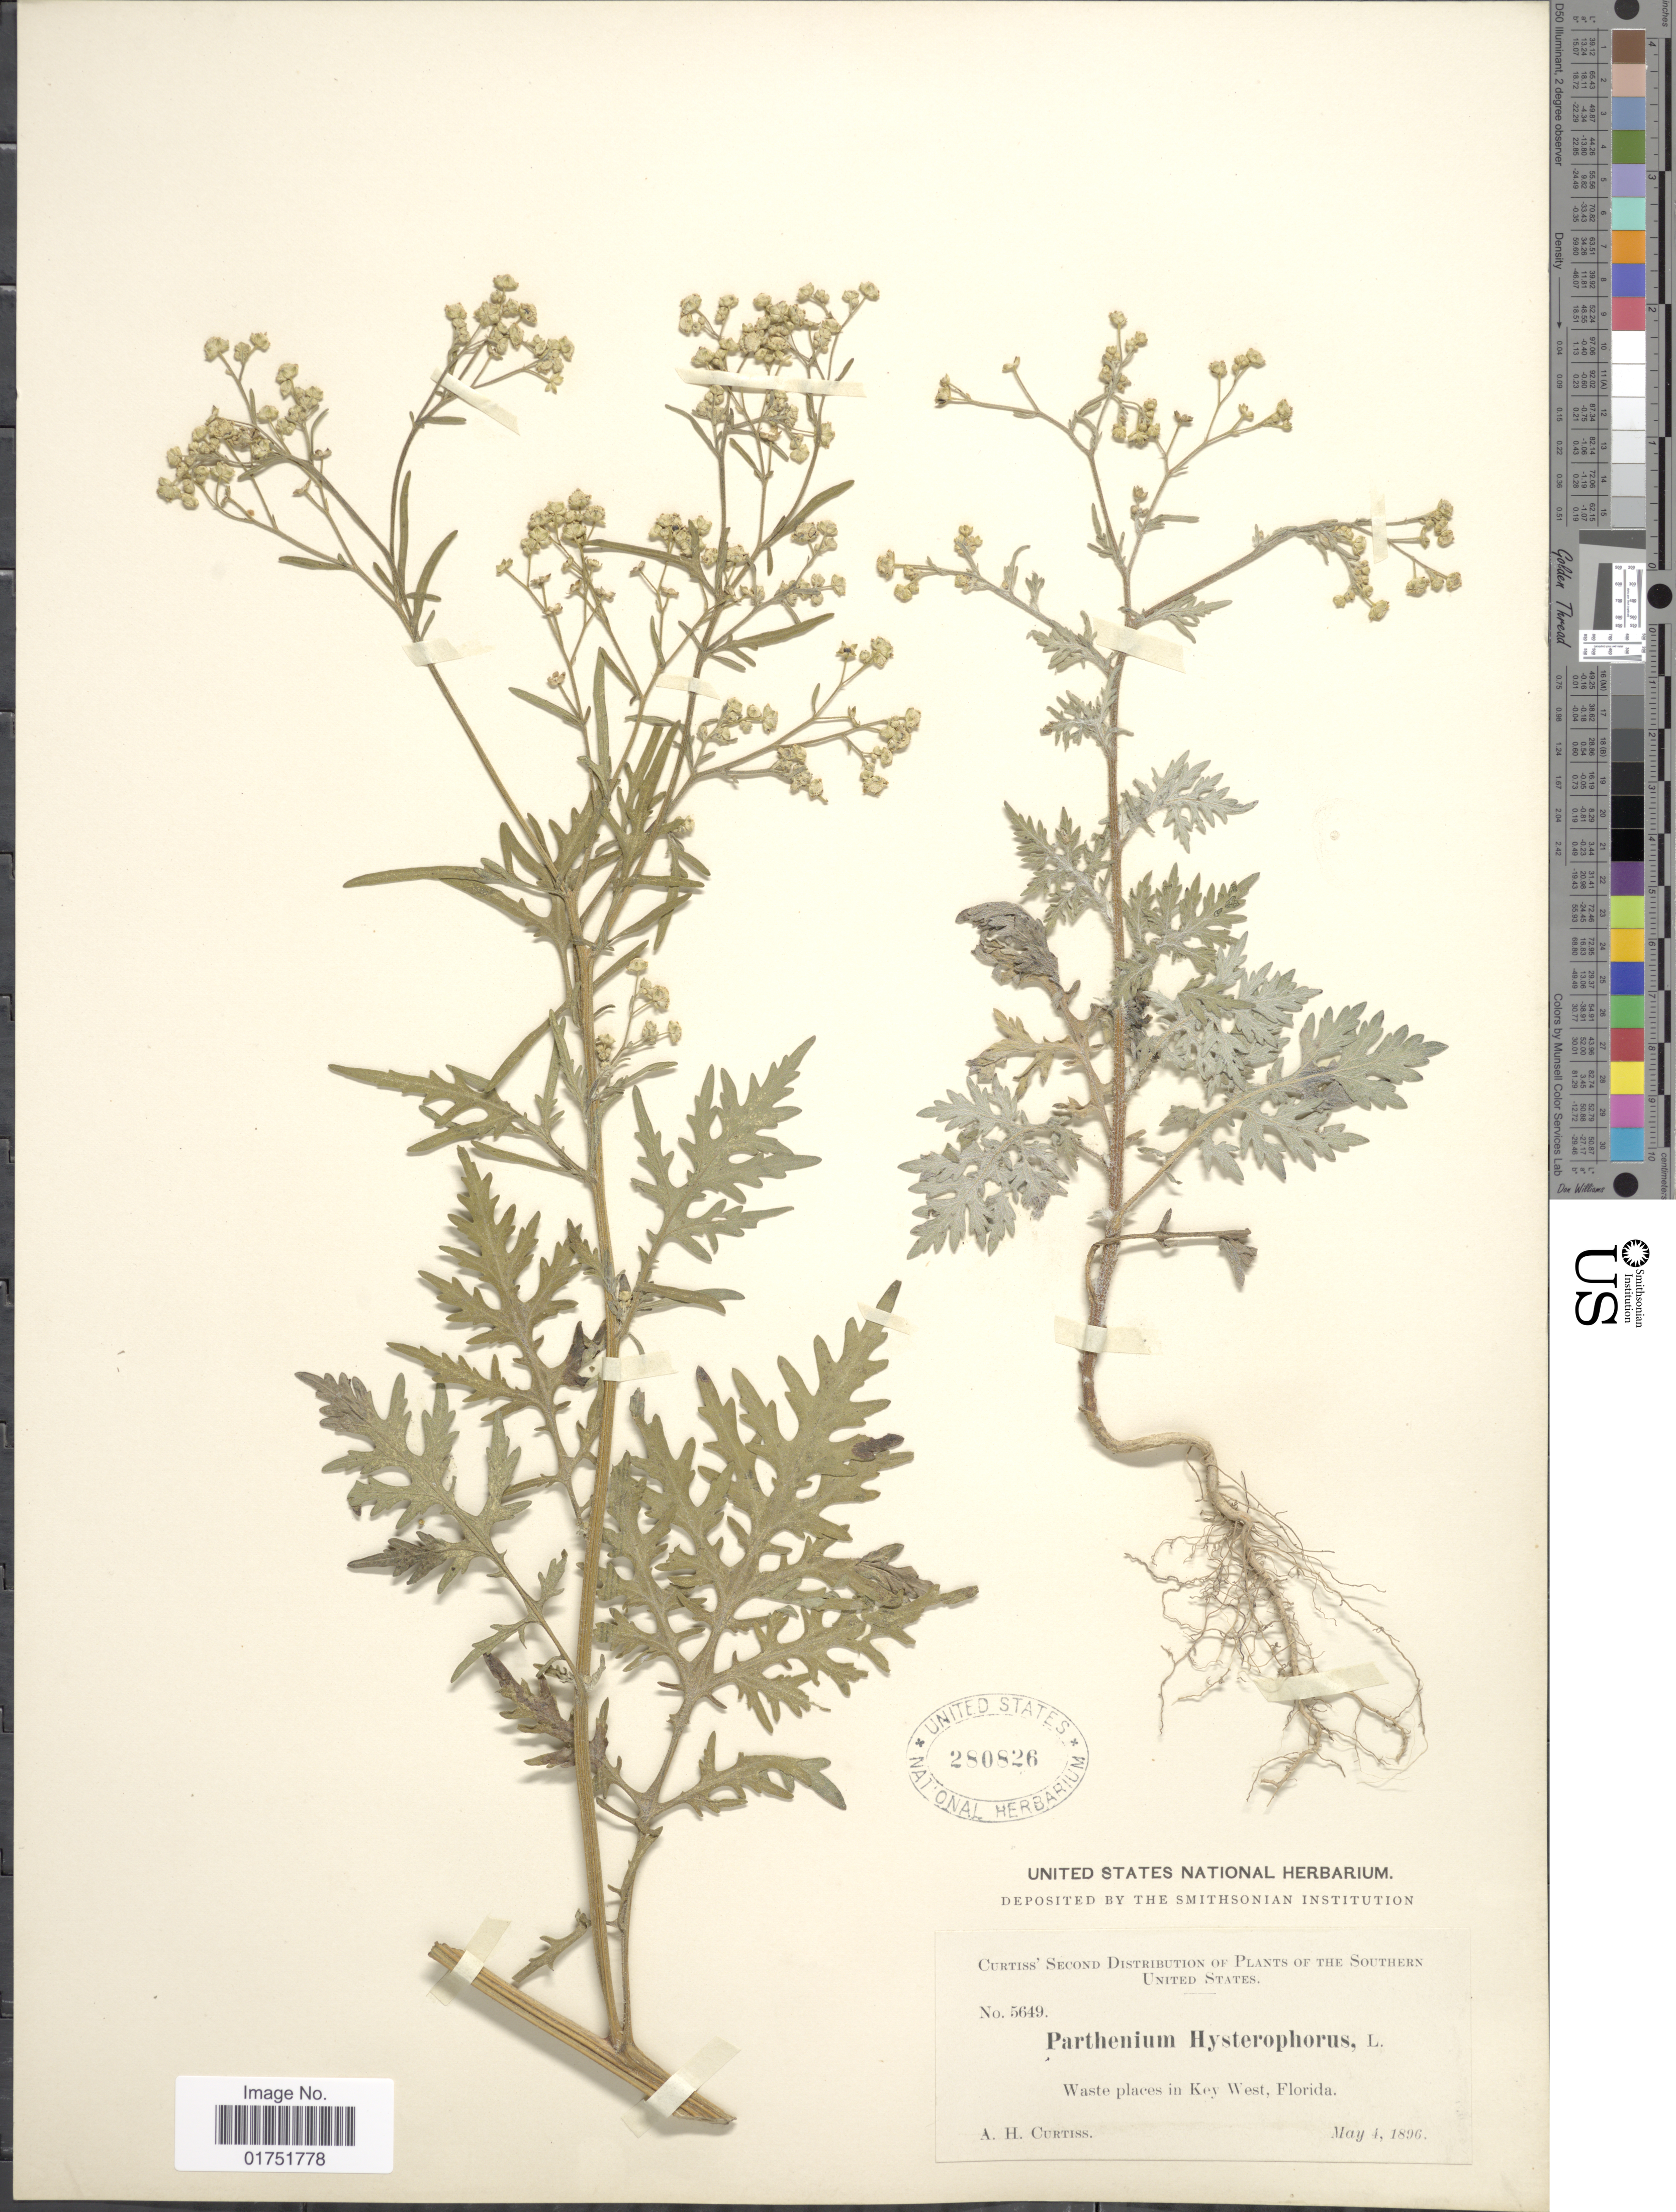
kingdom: Plantae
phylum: Tracheophyta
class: Magnoliopsida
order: Asterales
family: Asteraceae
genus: Parthenium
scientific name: Parthenium hysterophorus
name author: L.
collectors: A. H. Curtiss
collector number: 5649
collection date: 1896-05-04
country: United States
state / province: Florida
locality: Southern United States, Key West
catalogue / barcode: US 280826